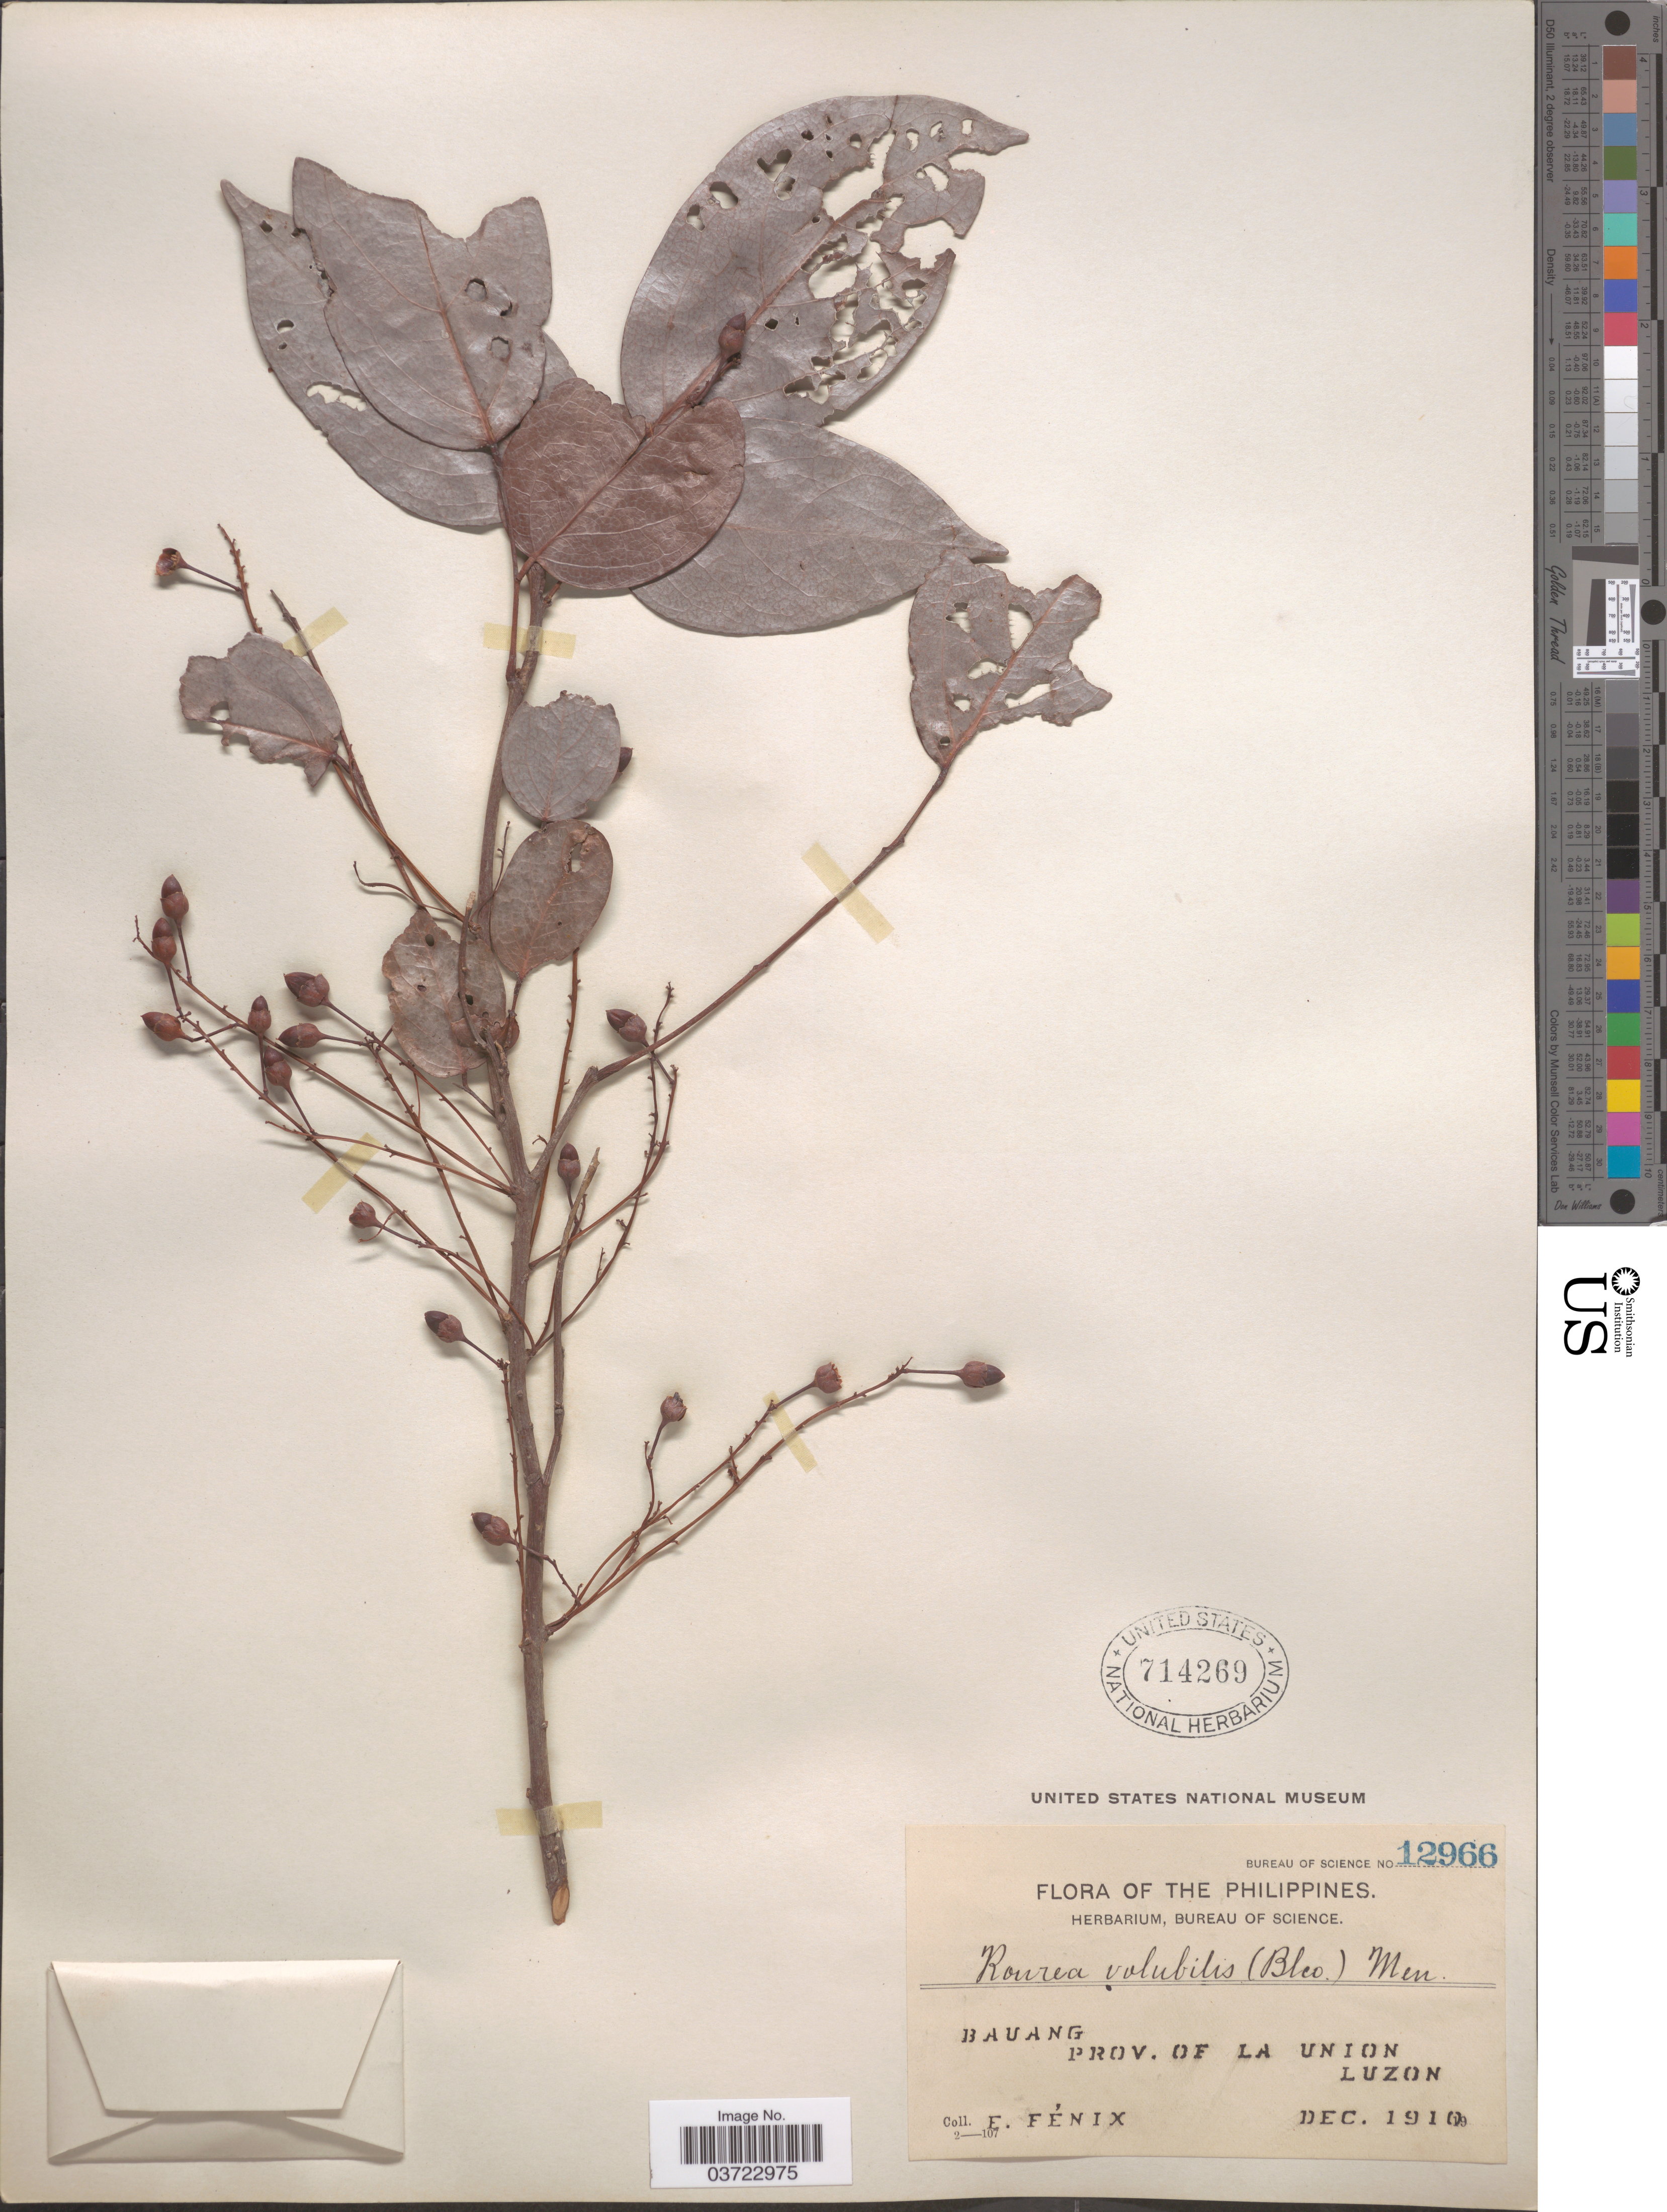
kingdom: Plantae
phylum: Tracheophyta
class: Magnoliopsida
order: Oxalidales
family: Connaraceae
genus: Rourea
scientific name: Rourea volubilis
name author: Merr.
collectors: E. Fénix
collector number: Bureau of Science 12966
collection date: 1910-12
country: Philippines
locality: Bauang. Prov. of La Union. Luzon.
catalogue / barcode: US 714269